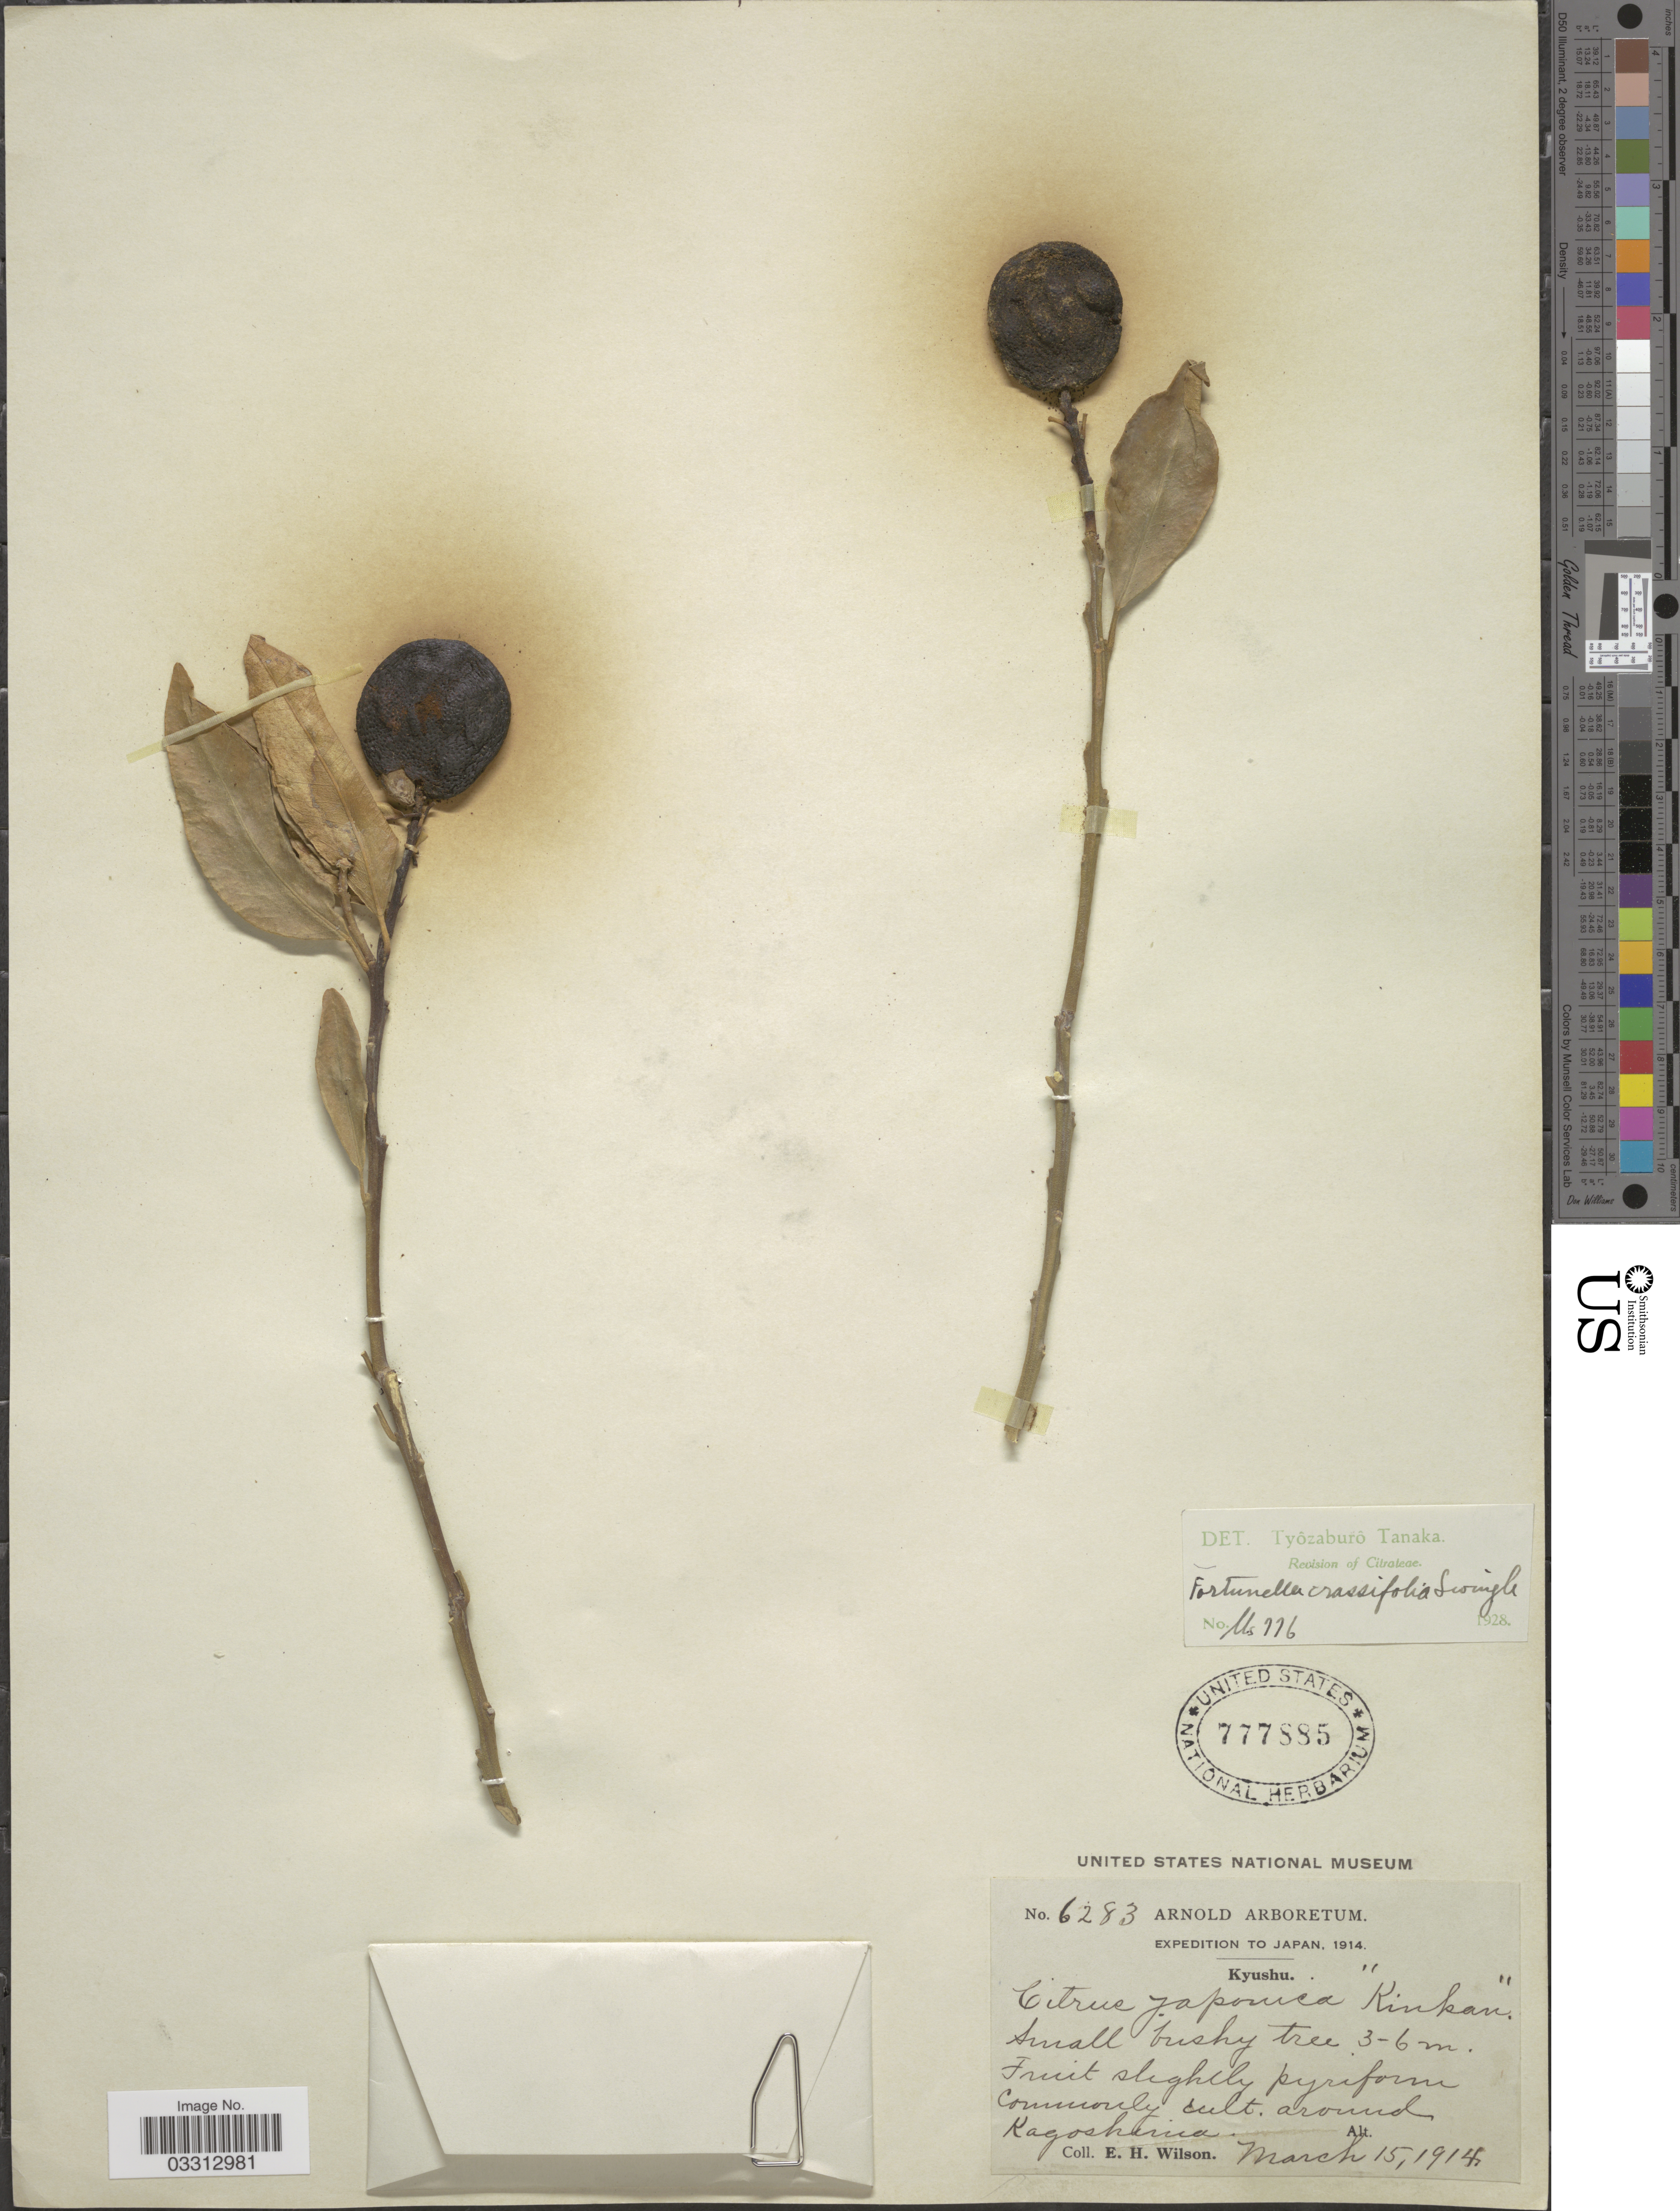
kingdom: Plantae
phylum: Tracheophyta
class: Magnoliopsida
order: Sapindales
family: Rutaceae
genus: Citrus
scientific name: Citrus japonica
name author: Thunb.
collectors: E. Wilson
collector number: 6283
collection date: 1914-03-15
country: Japan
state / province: Kagosima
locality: Kyushu. Around Kagoshima.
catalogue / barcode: US 777885